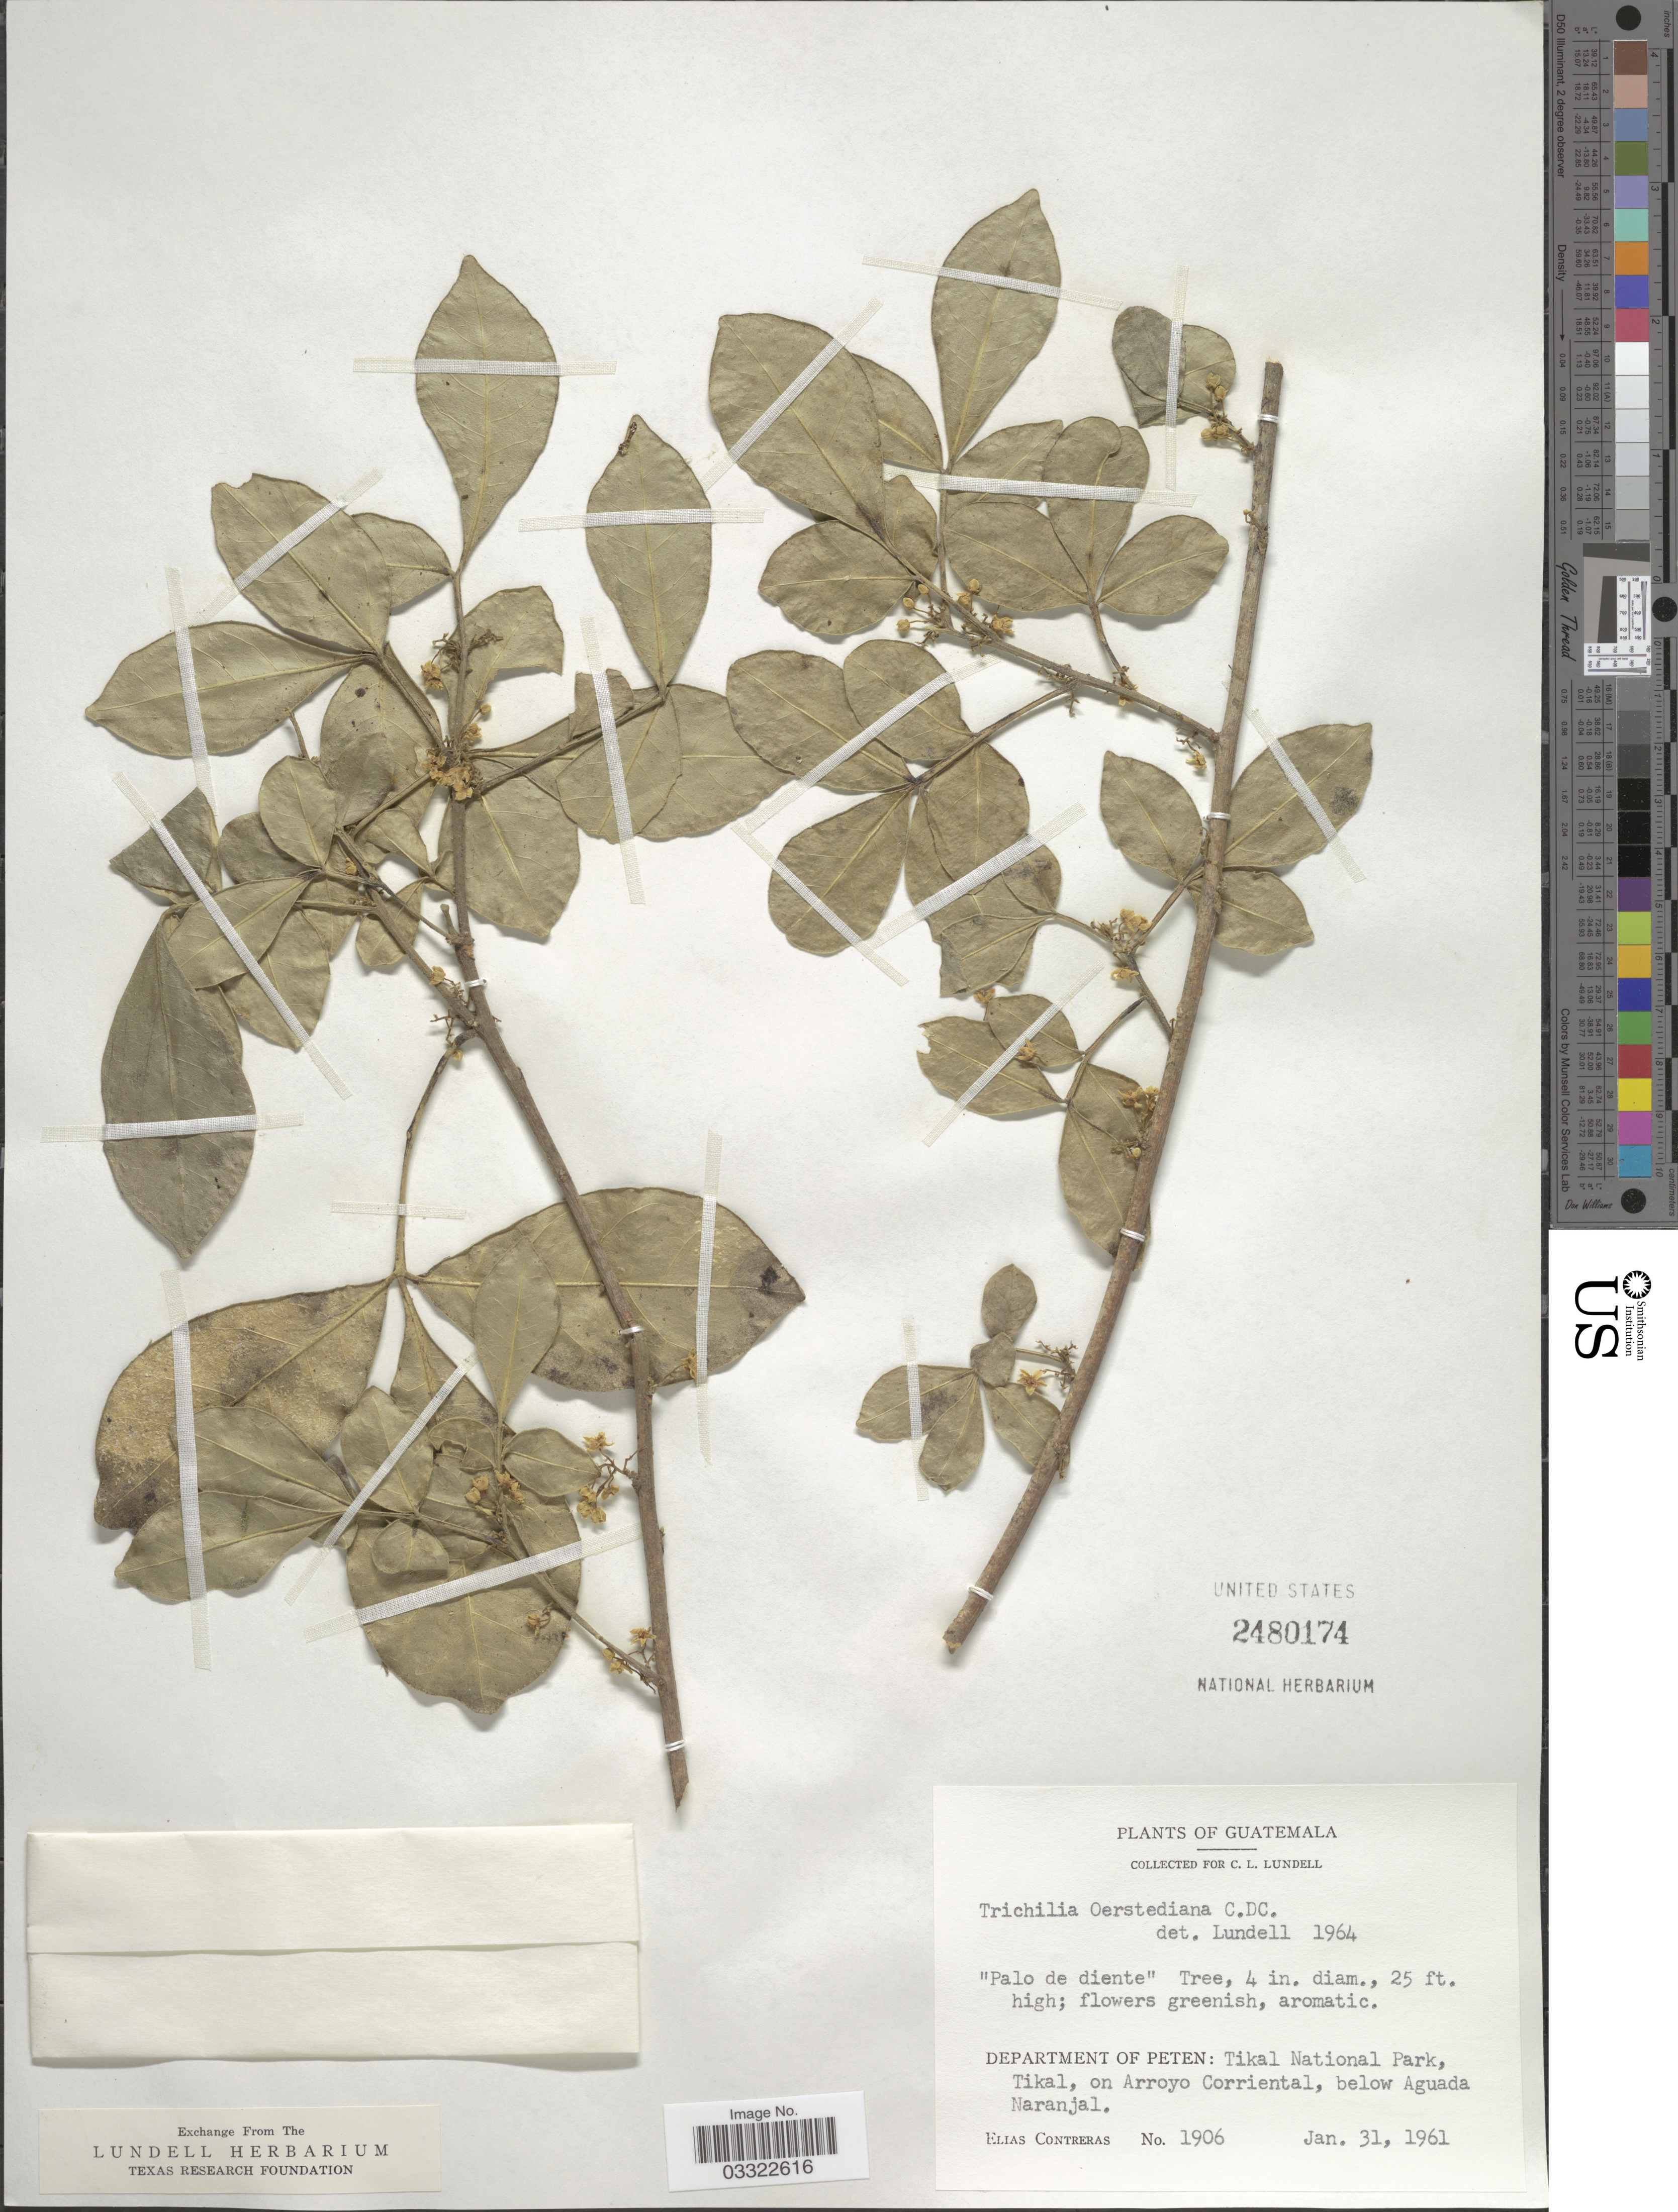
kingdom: Plantae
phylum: Tracheophyta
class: Magnoliopsida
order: Sapindales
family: Meliaceae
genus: Trichilia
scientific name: Trichilia oerstediana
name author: C. DC.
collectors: E. Contreras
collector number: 1906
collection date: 1961-01-31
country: Guatemala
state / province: El Petén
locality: Tikal National Park, Tikal, on Arroyo Corriental, below Aguada Naranjal.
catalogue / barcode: US 2480174